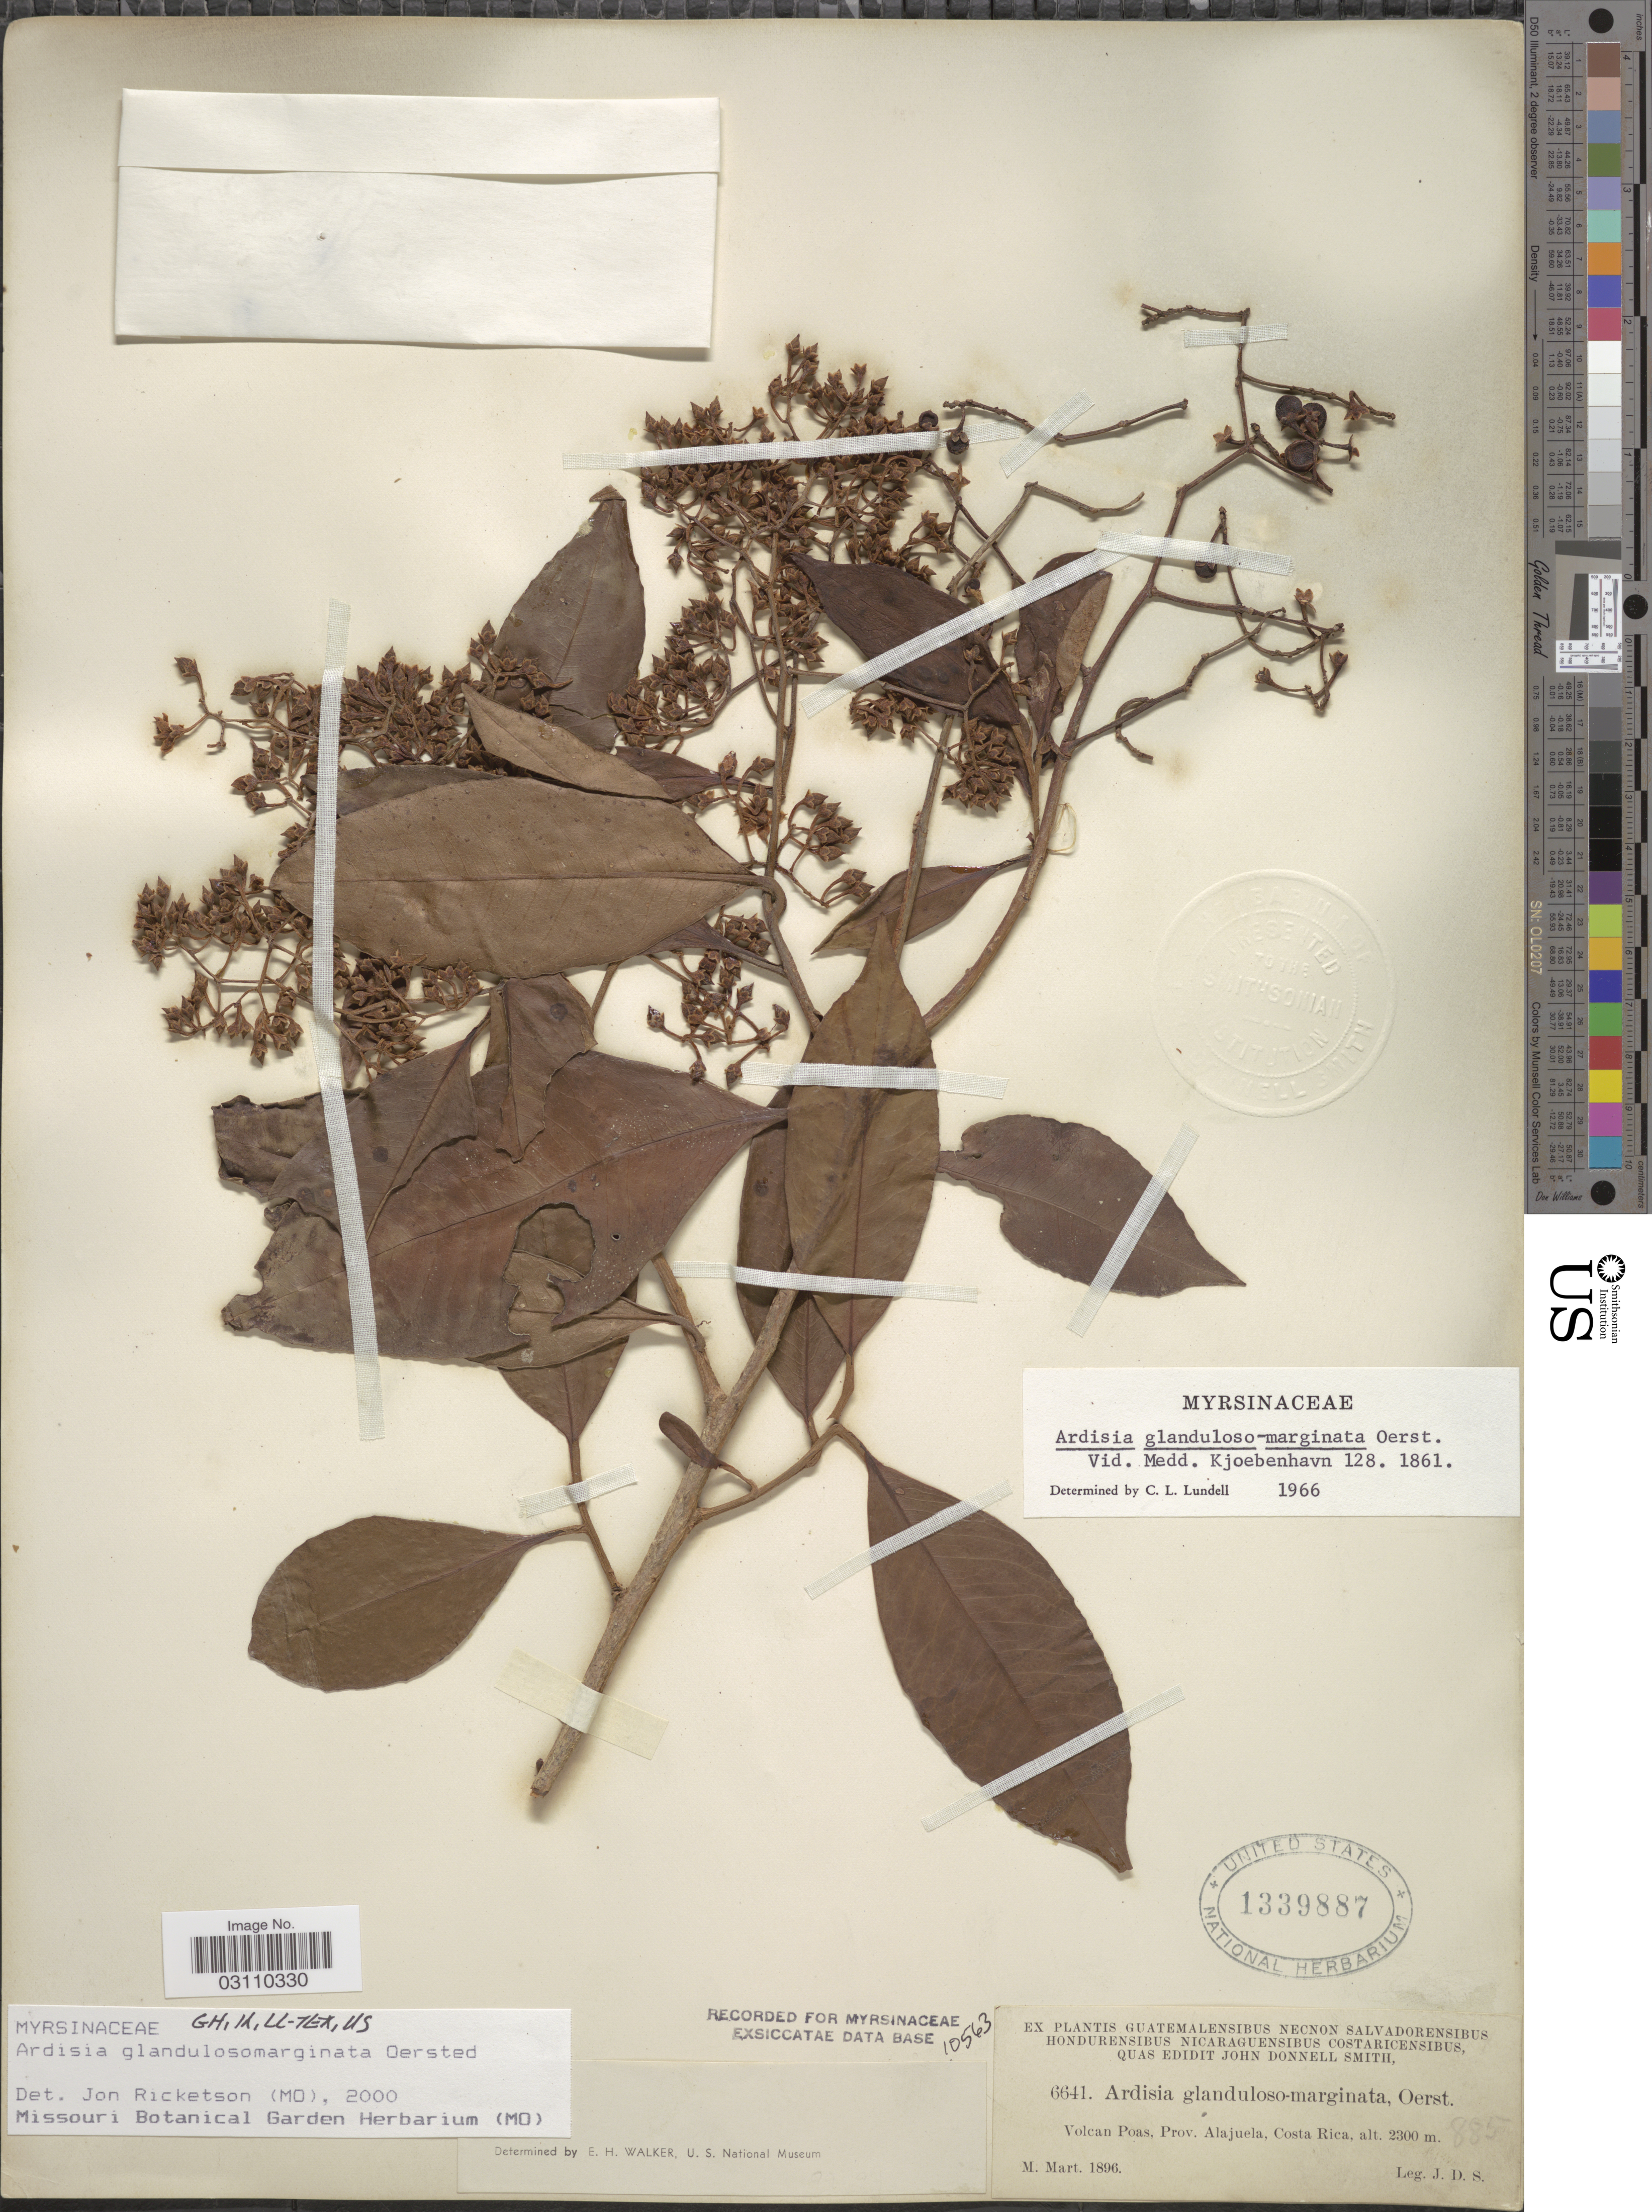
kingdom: Plantae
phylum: Tracheophyta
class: Magnoliopsida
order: Ericales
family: Primulaceae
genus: Ardisia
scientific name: Ardisia glandulosa-marginata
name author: Oerst.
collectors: J. Donnell Smith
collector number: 6641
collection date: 1896-03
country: Costa Rica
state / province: Alajuela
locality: Volcan Poas.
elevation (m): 2300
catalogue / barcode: US 1339887